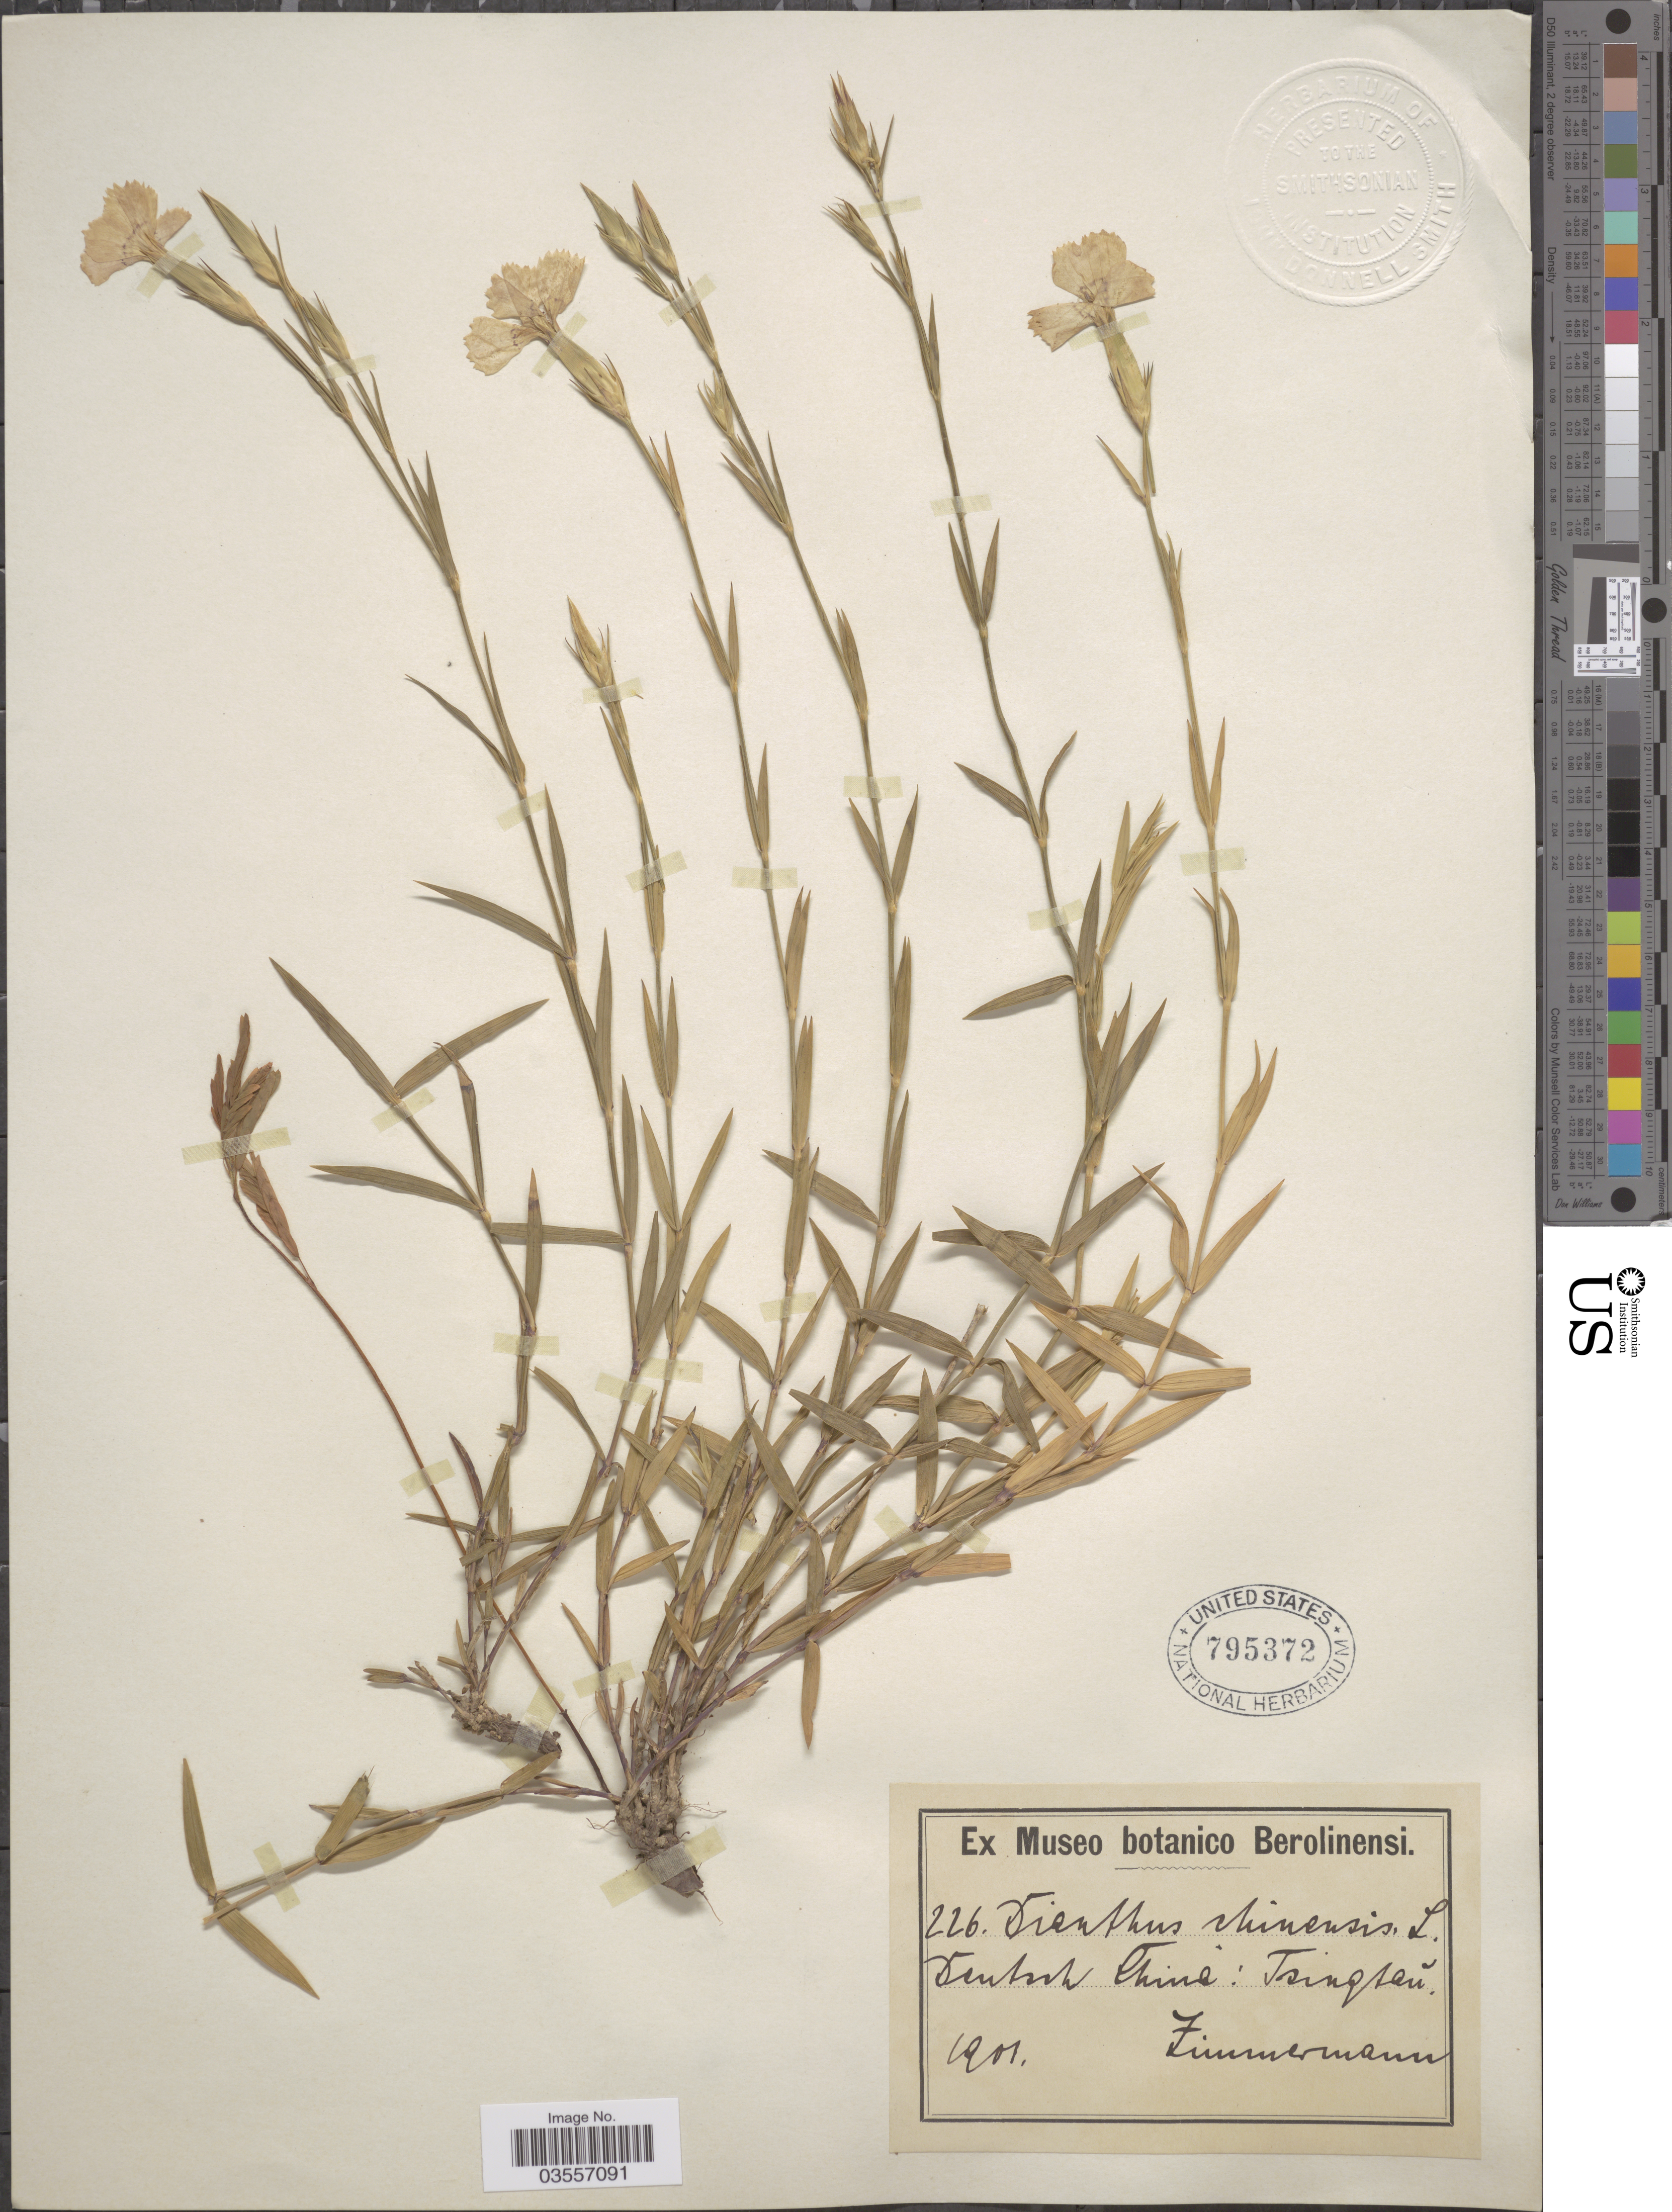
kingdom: Plantae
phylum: Tracheophyta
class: Magnoliopsida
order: Caryophyllales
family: Caryophyllaceae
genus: Dianthus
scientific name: Dianthus chinensis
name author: L.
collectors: -. Zimmermann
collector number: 226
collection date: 1901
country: China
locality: Deutsch China: Tsingtaú.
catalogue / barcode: US 795372